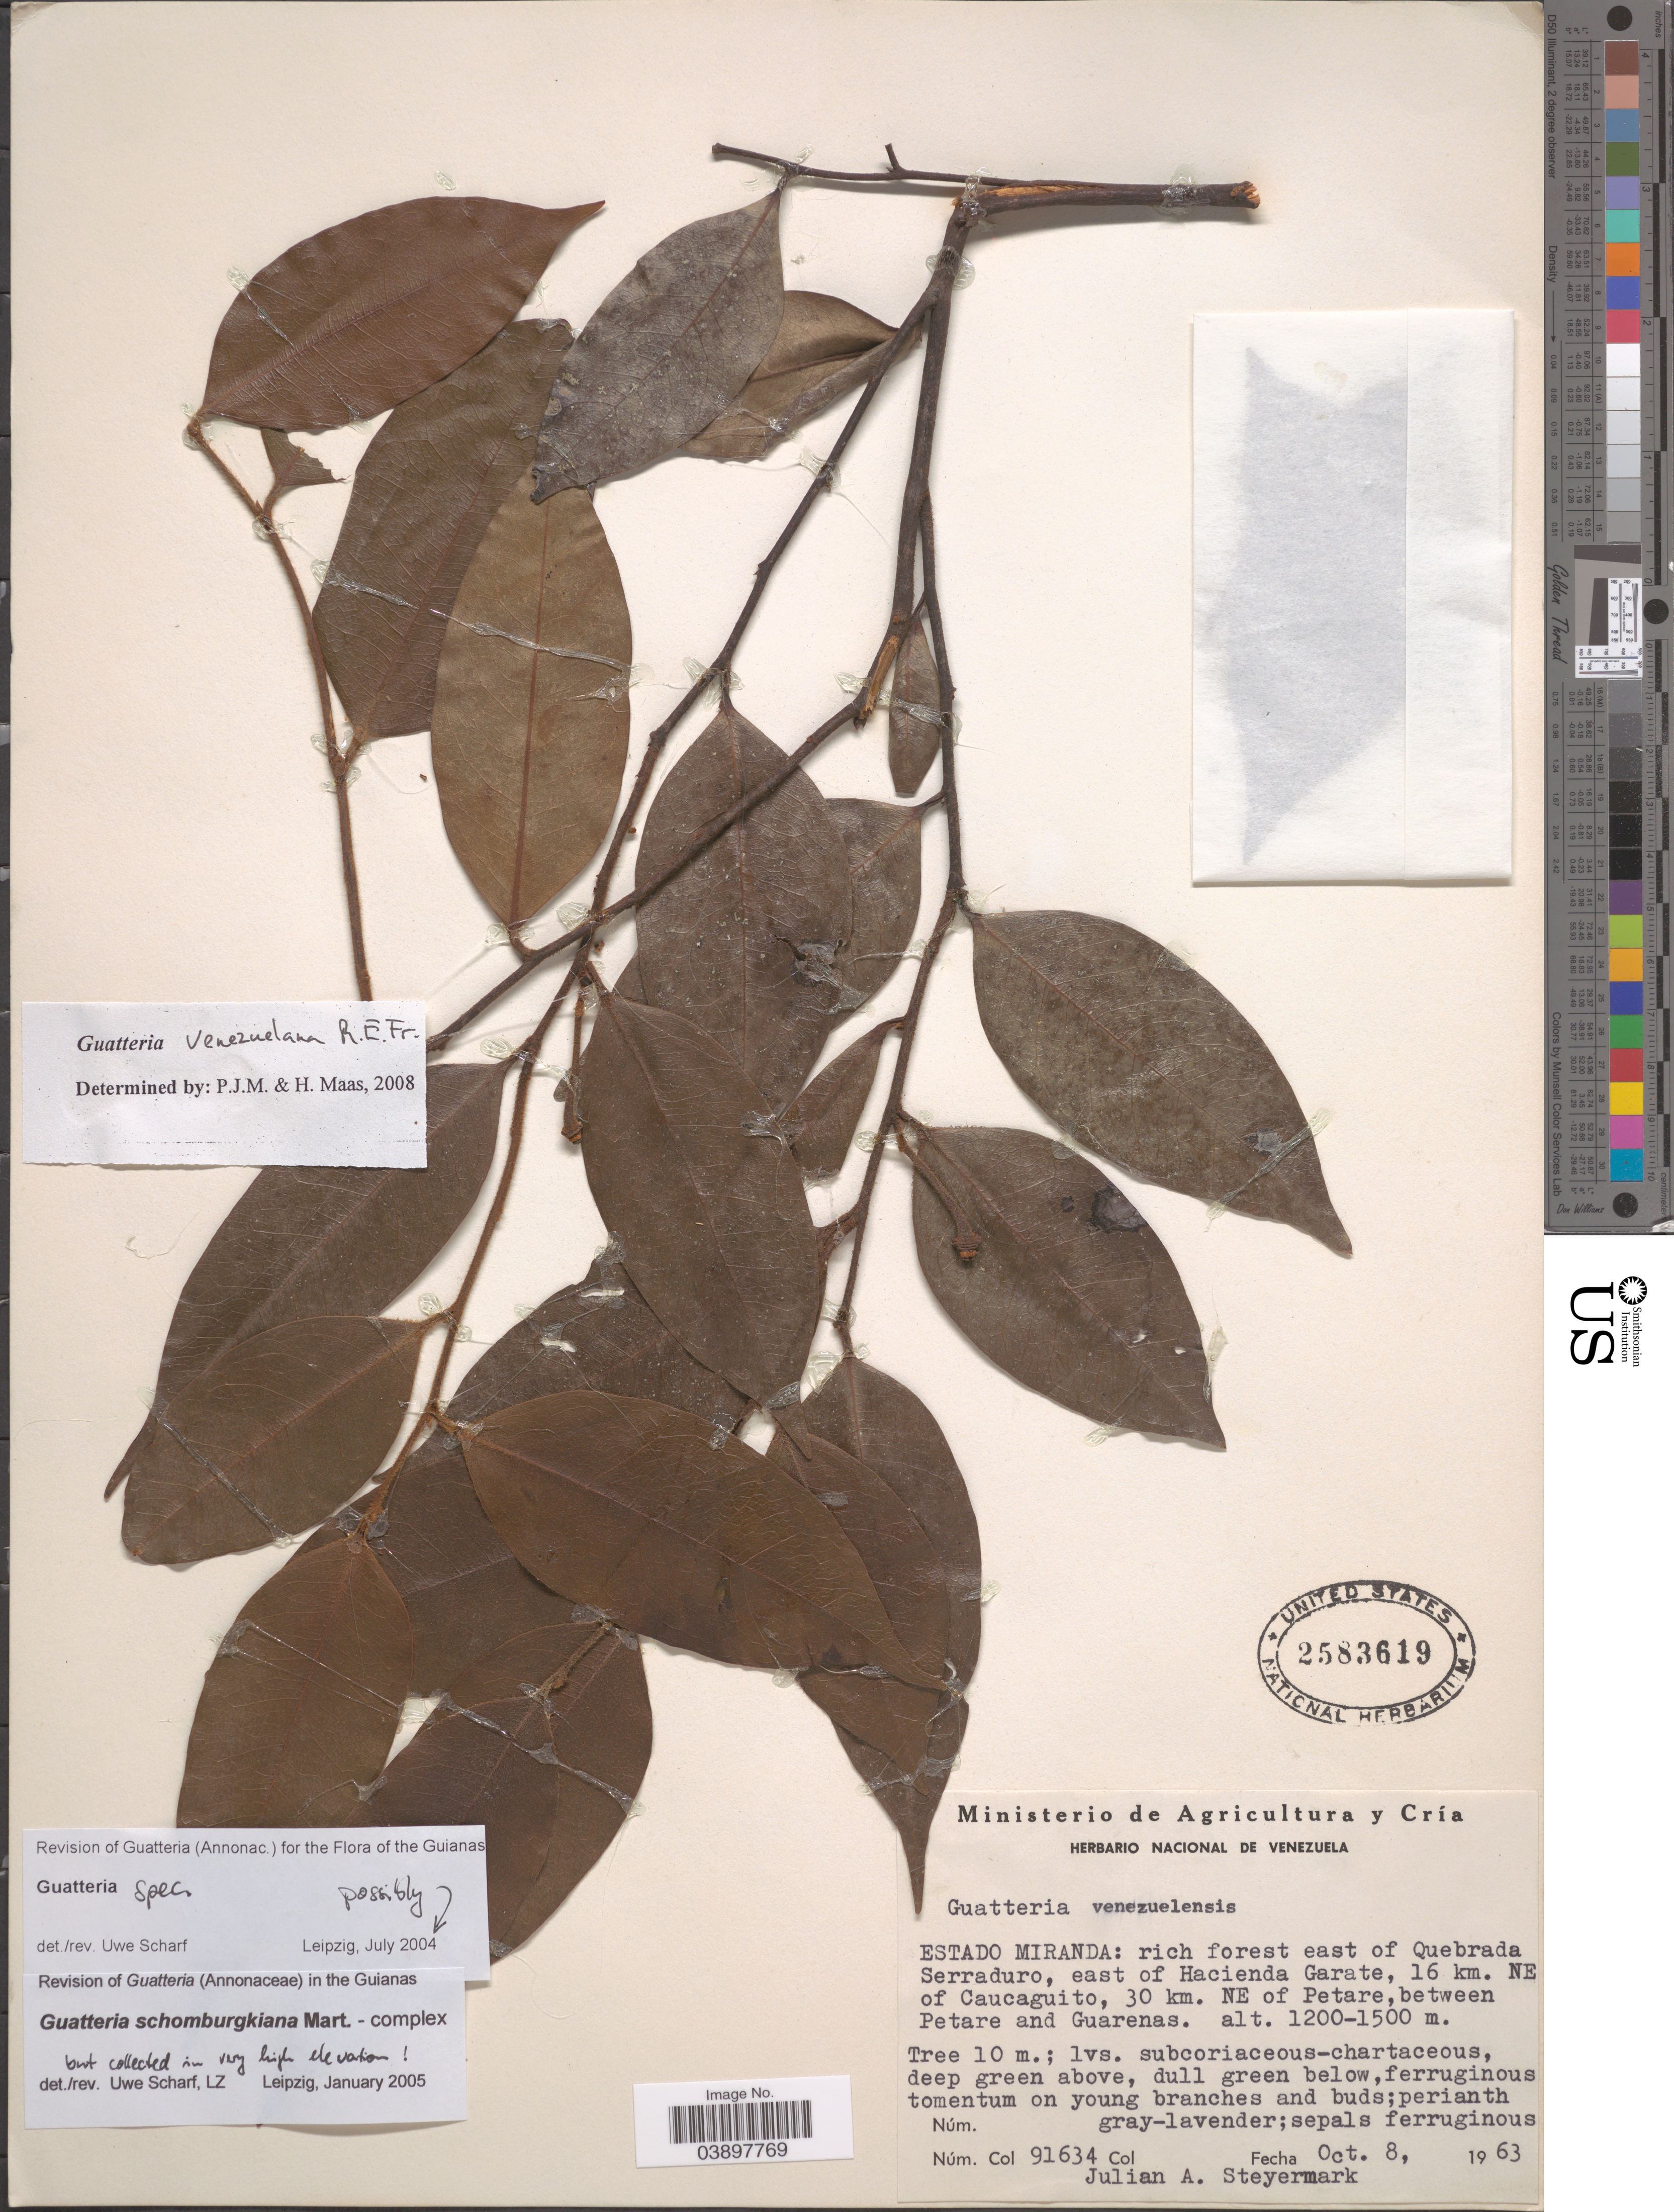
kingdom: Plantae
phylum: Tracheophyta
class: Magnoliopsida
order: Magnoliales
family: Annonaceae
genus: Guatteria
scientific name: Guatteria venezuelana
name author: R.E. Fr.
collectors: J. Steyermark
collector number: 91634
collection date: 1963-10-08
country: Venezuela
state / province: Miranda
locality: Rich forest east of Quebrada Serraduro, east of Hacienda Garate, 16 km. NE of Caucaguito, 30 km. NE of Petare, between Patare and Guarenas.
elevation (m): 1200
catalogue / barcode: US 2583619